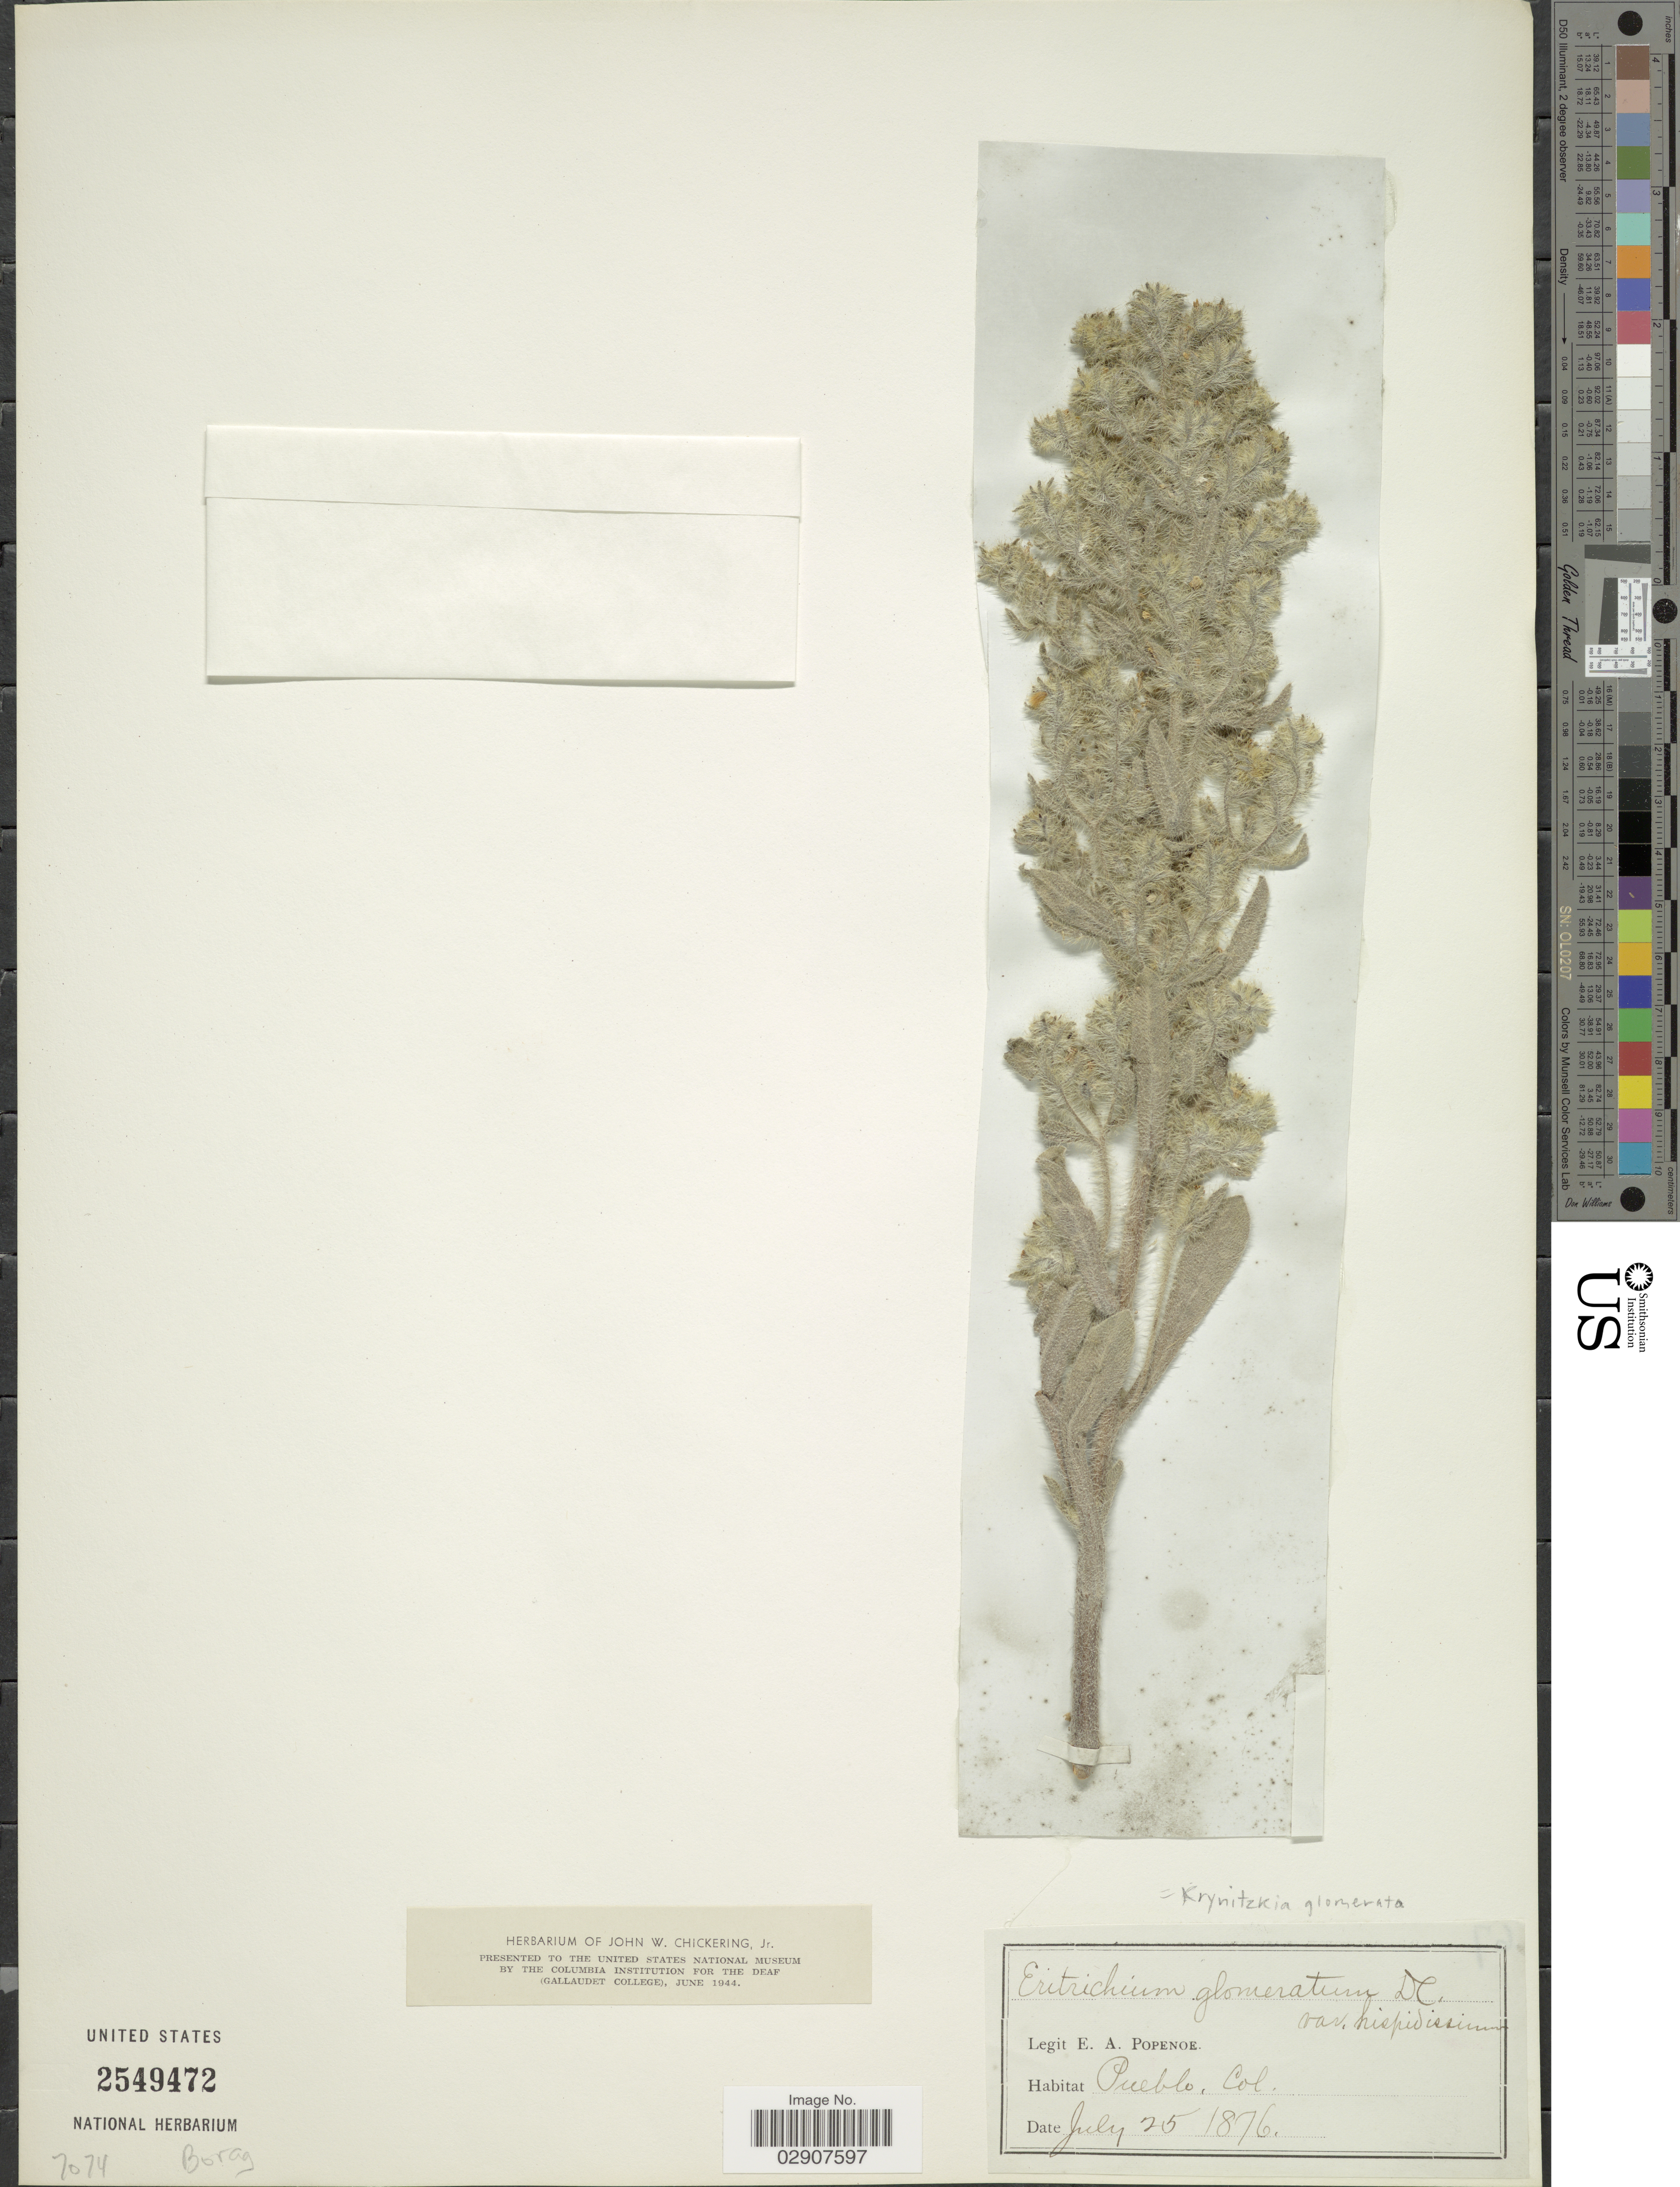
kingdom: Plantae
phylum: Tracheophyta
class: Magnoliopsida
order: Boraginales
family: Boraginaceae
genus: Cryptantha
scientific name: Cryptantha glomerata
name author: (G. Don) Lehm.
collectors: E. A. Popenoe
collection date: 1876-07-25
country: United States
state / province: Colorado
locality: Pueblo.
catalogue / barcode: US 2549472